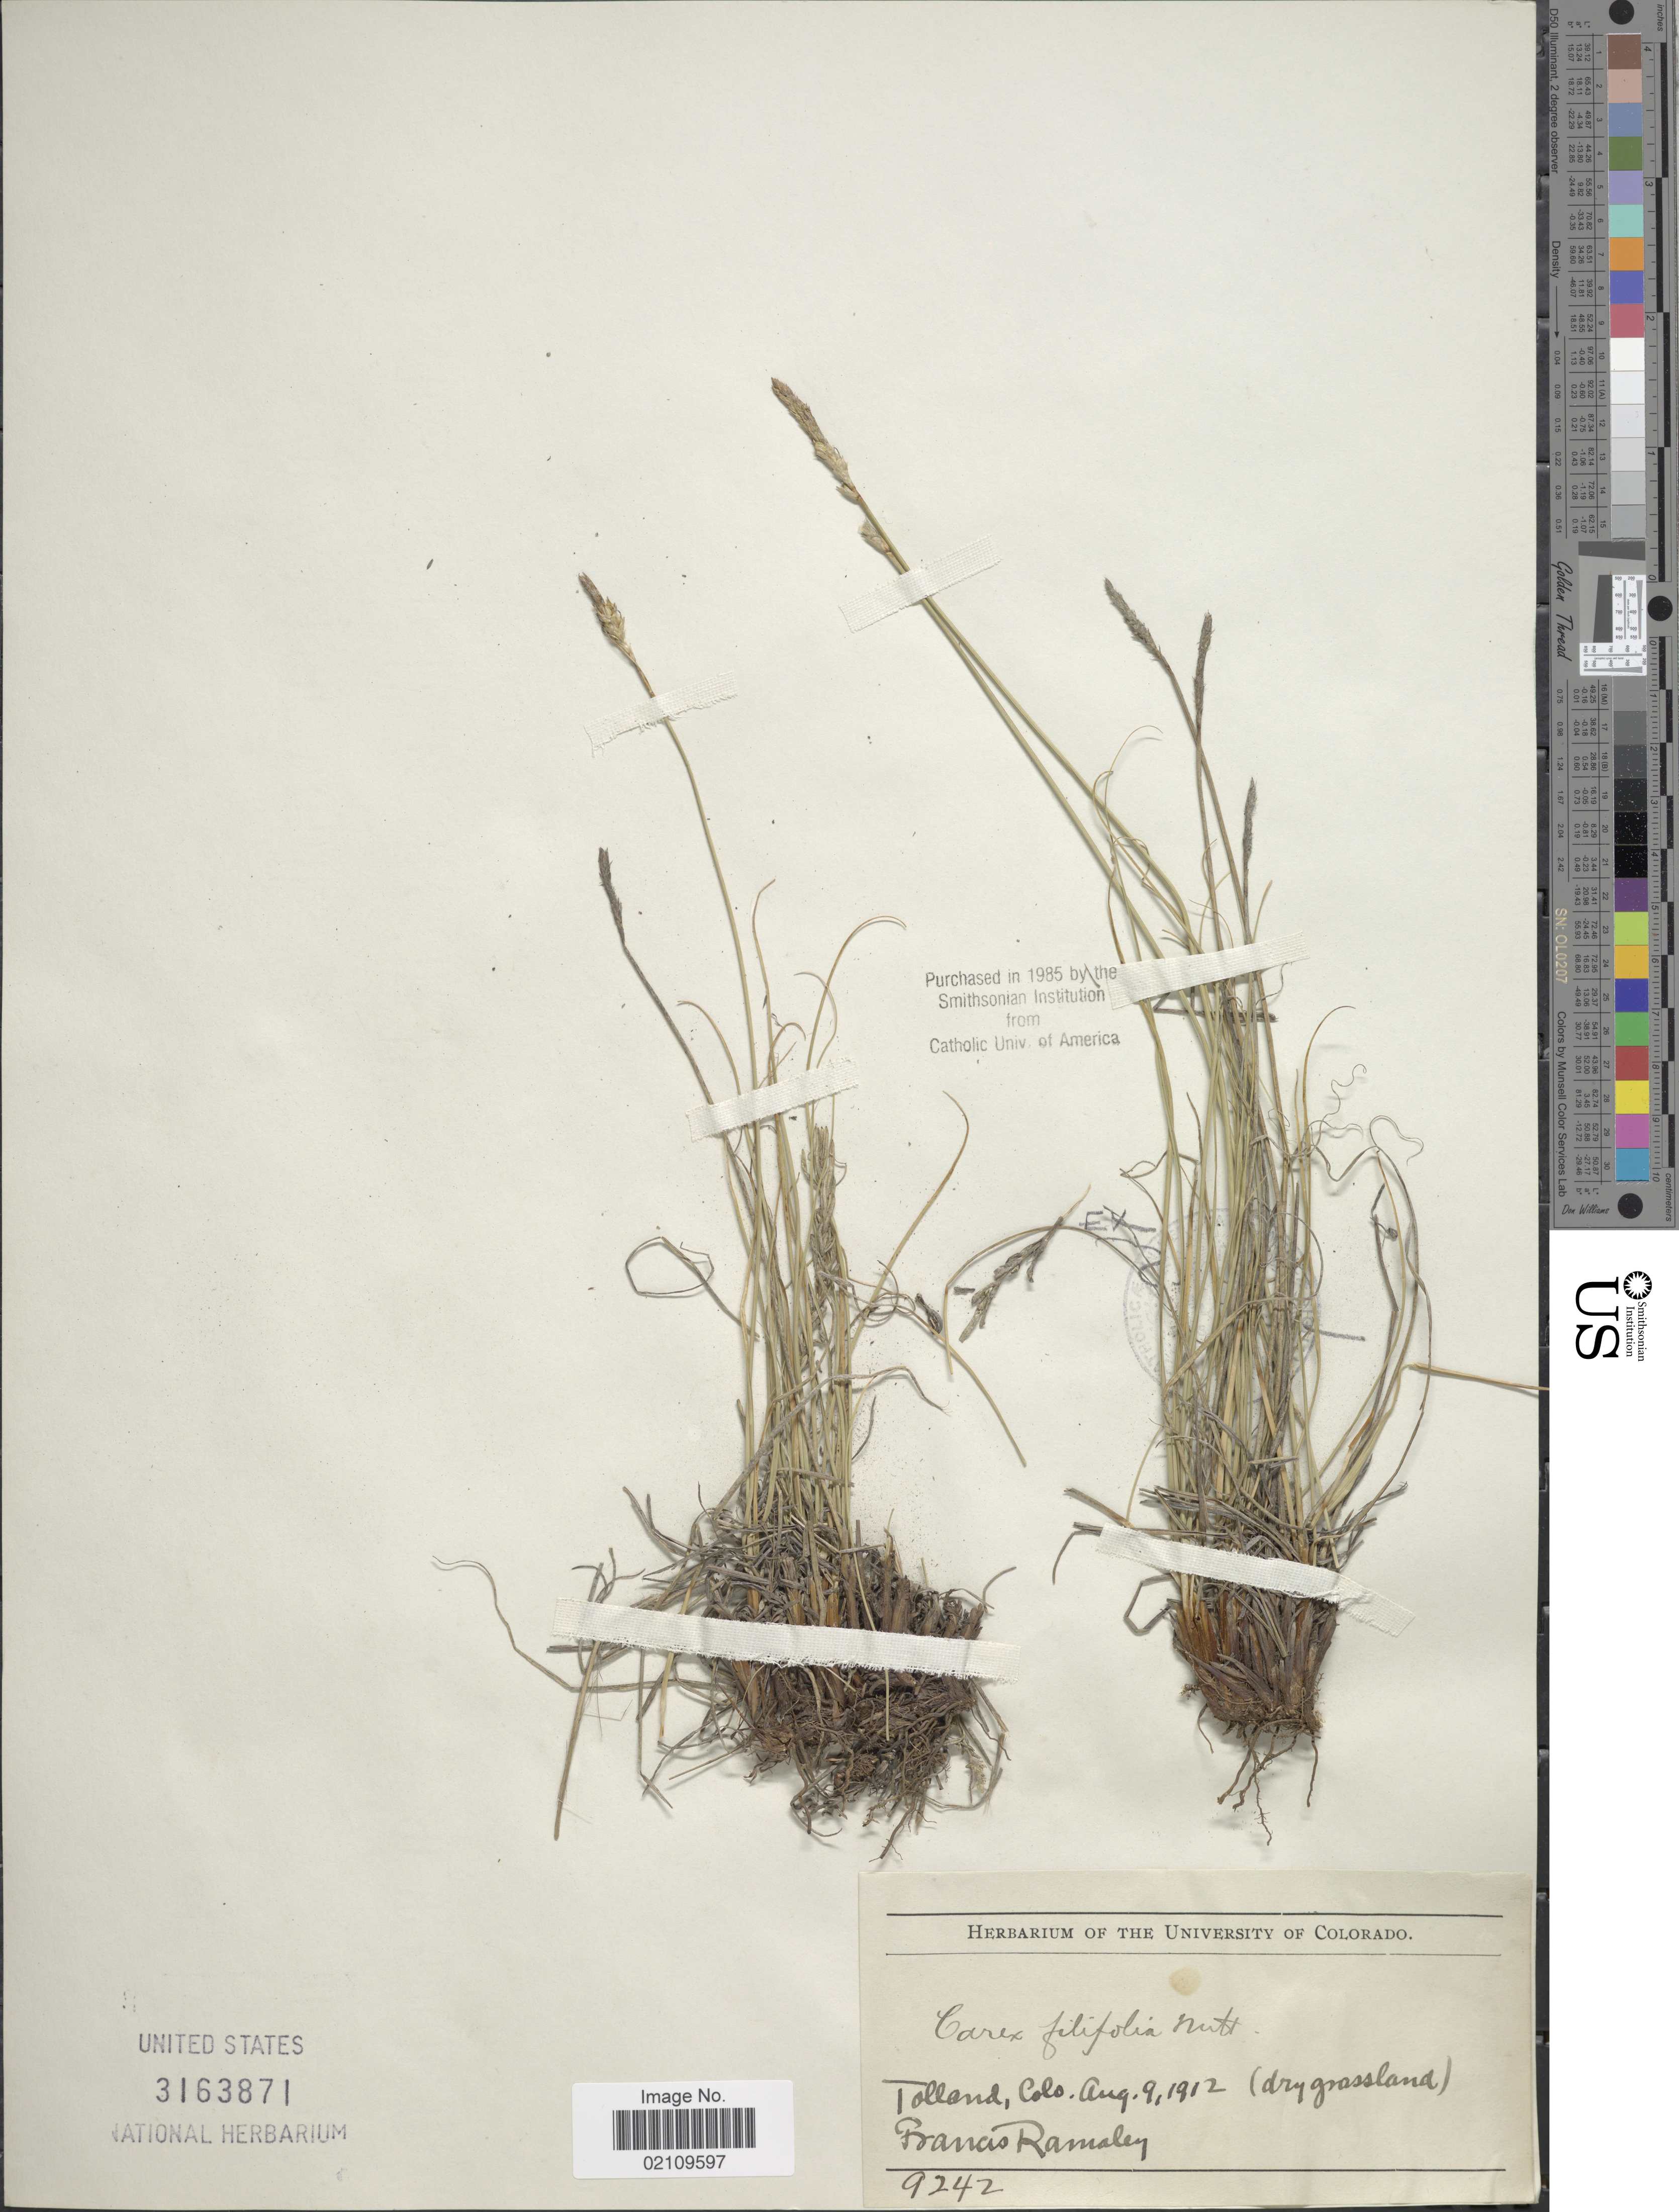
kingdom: Plantae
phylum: Tracheophyta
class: Liliopsida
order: Poales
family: Cyperaceae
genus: Carex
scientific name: Carex filifolia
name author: Nutt.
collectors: F. Ramaley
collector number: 9242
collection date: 1912-08-09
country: United States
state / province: Colorado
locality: Tolland (dry grassland)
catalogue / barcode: US 3163871